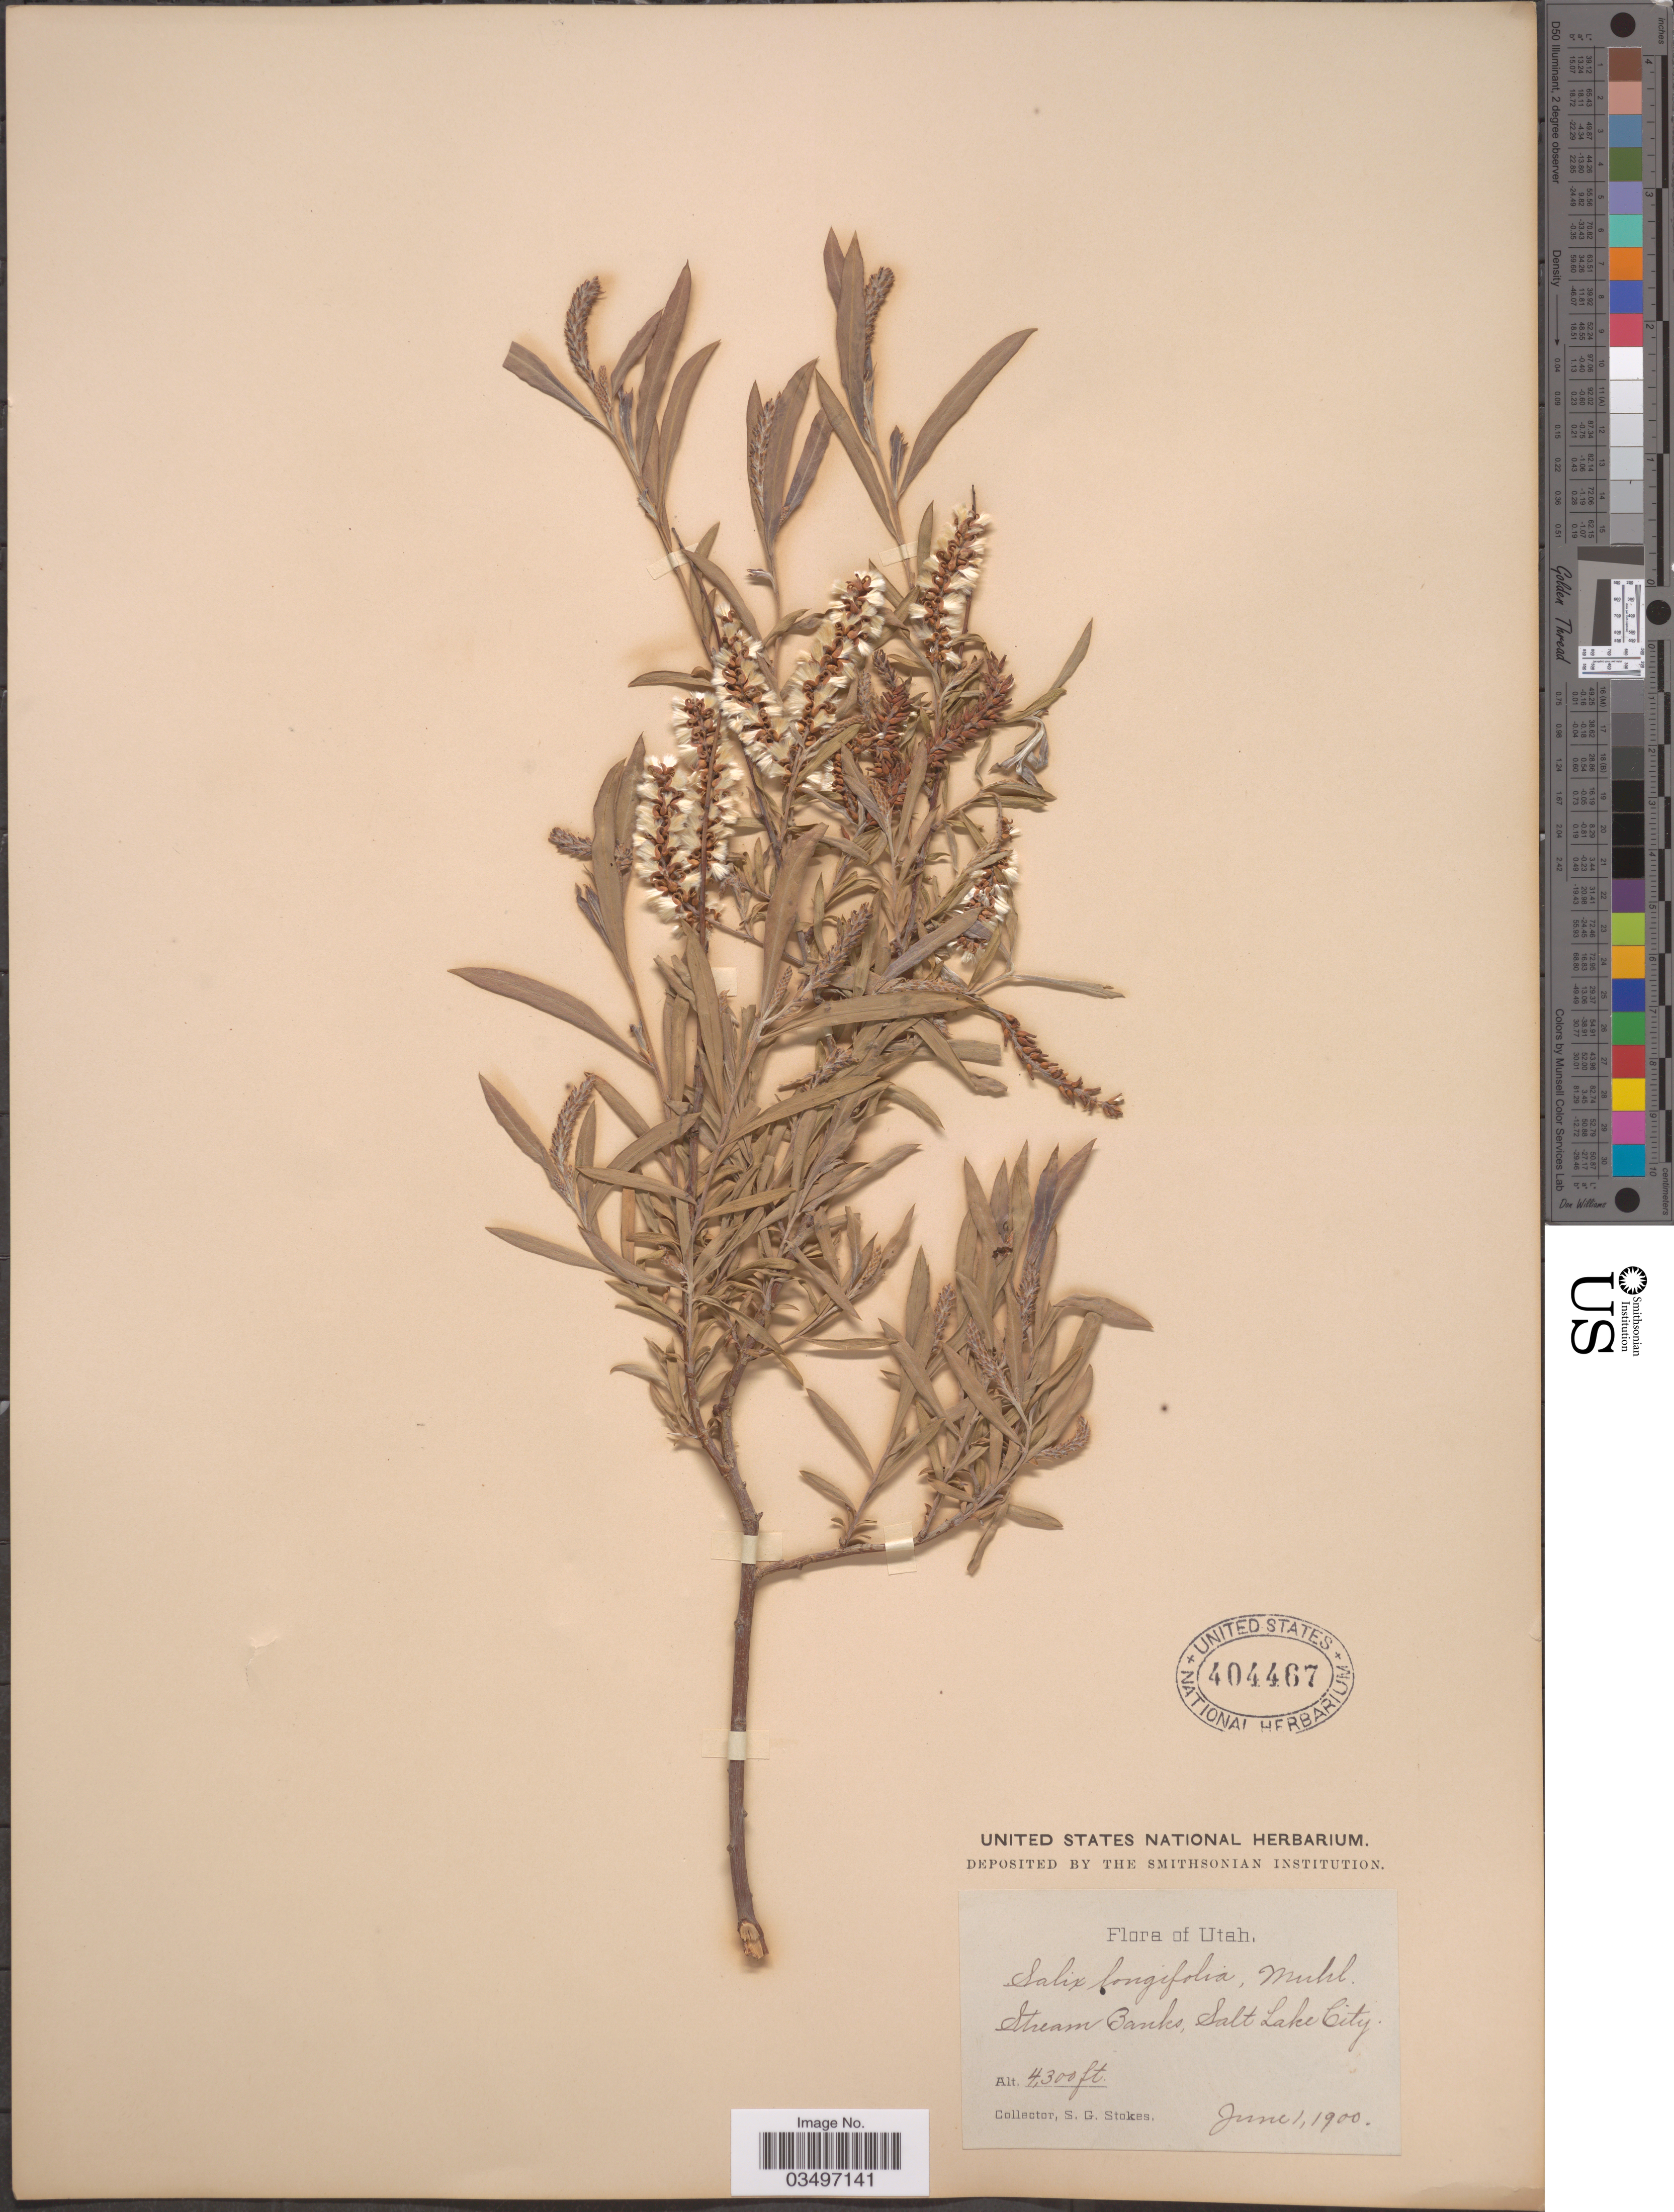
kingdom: Plantae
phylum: Tracheophyta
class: Magnoliopsida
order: Malpighiales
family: Salicaceae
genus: Salix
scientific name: Salix exigua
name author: Nutt.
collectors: S. G. Stokes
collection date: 1900-06-01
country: United States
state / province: Utah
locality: Stream Banks, Salt Lake City.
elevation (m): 1311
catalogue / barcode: US 404467